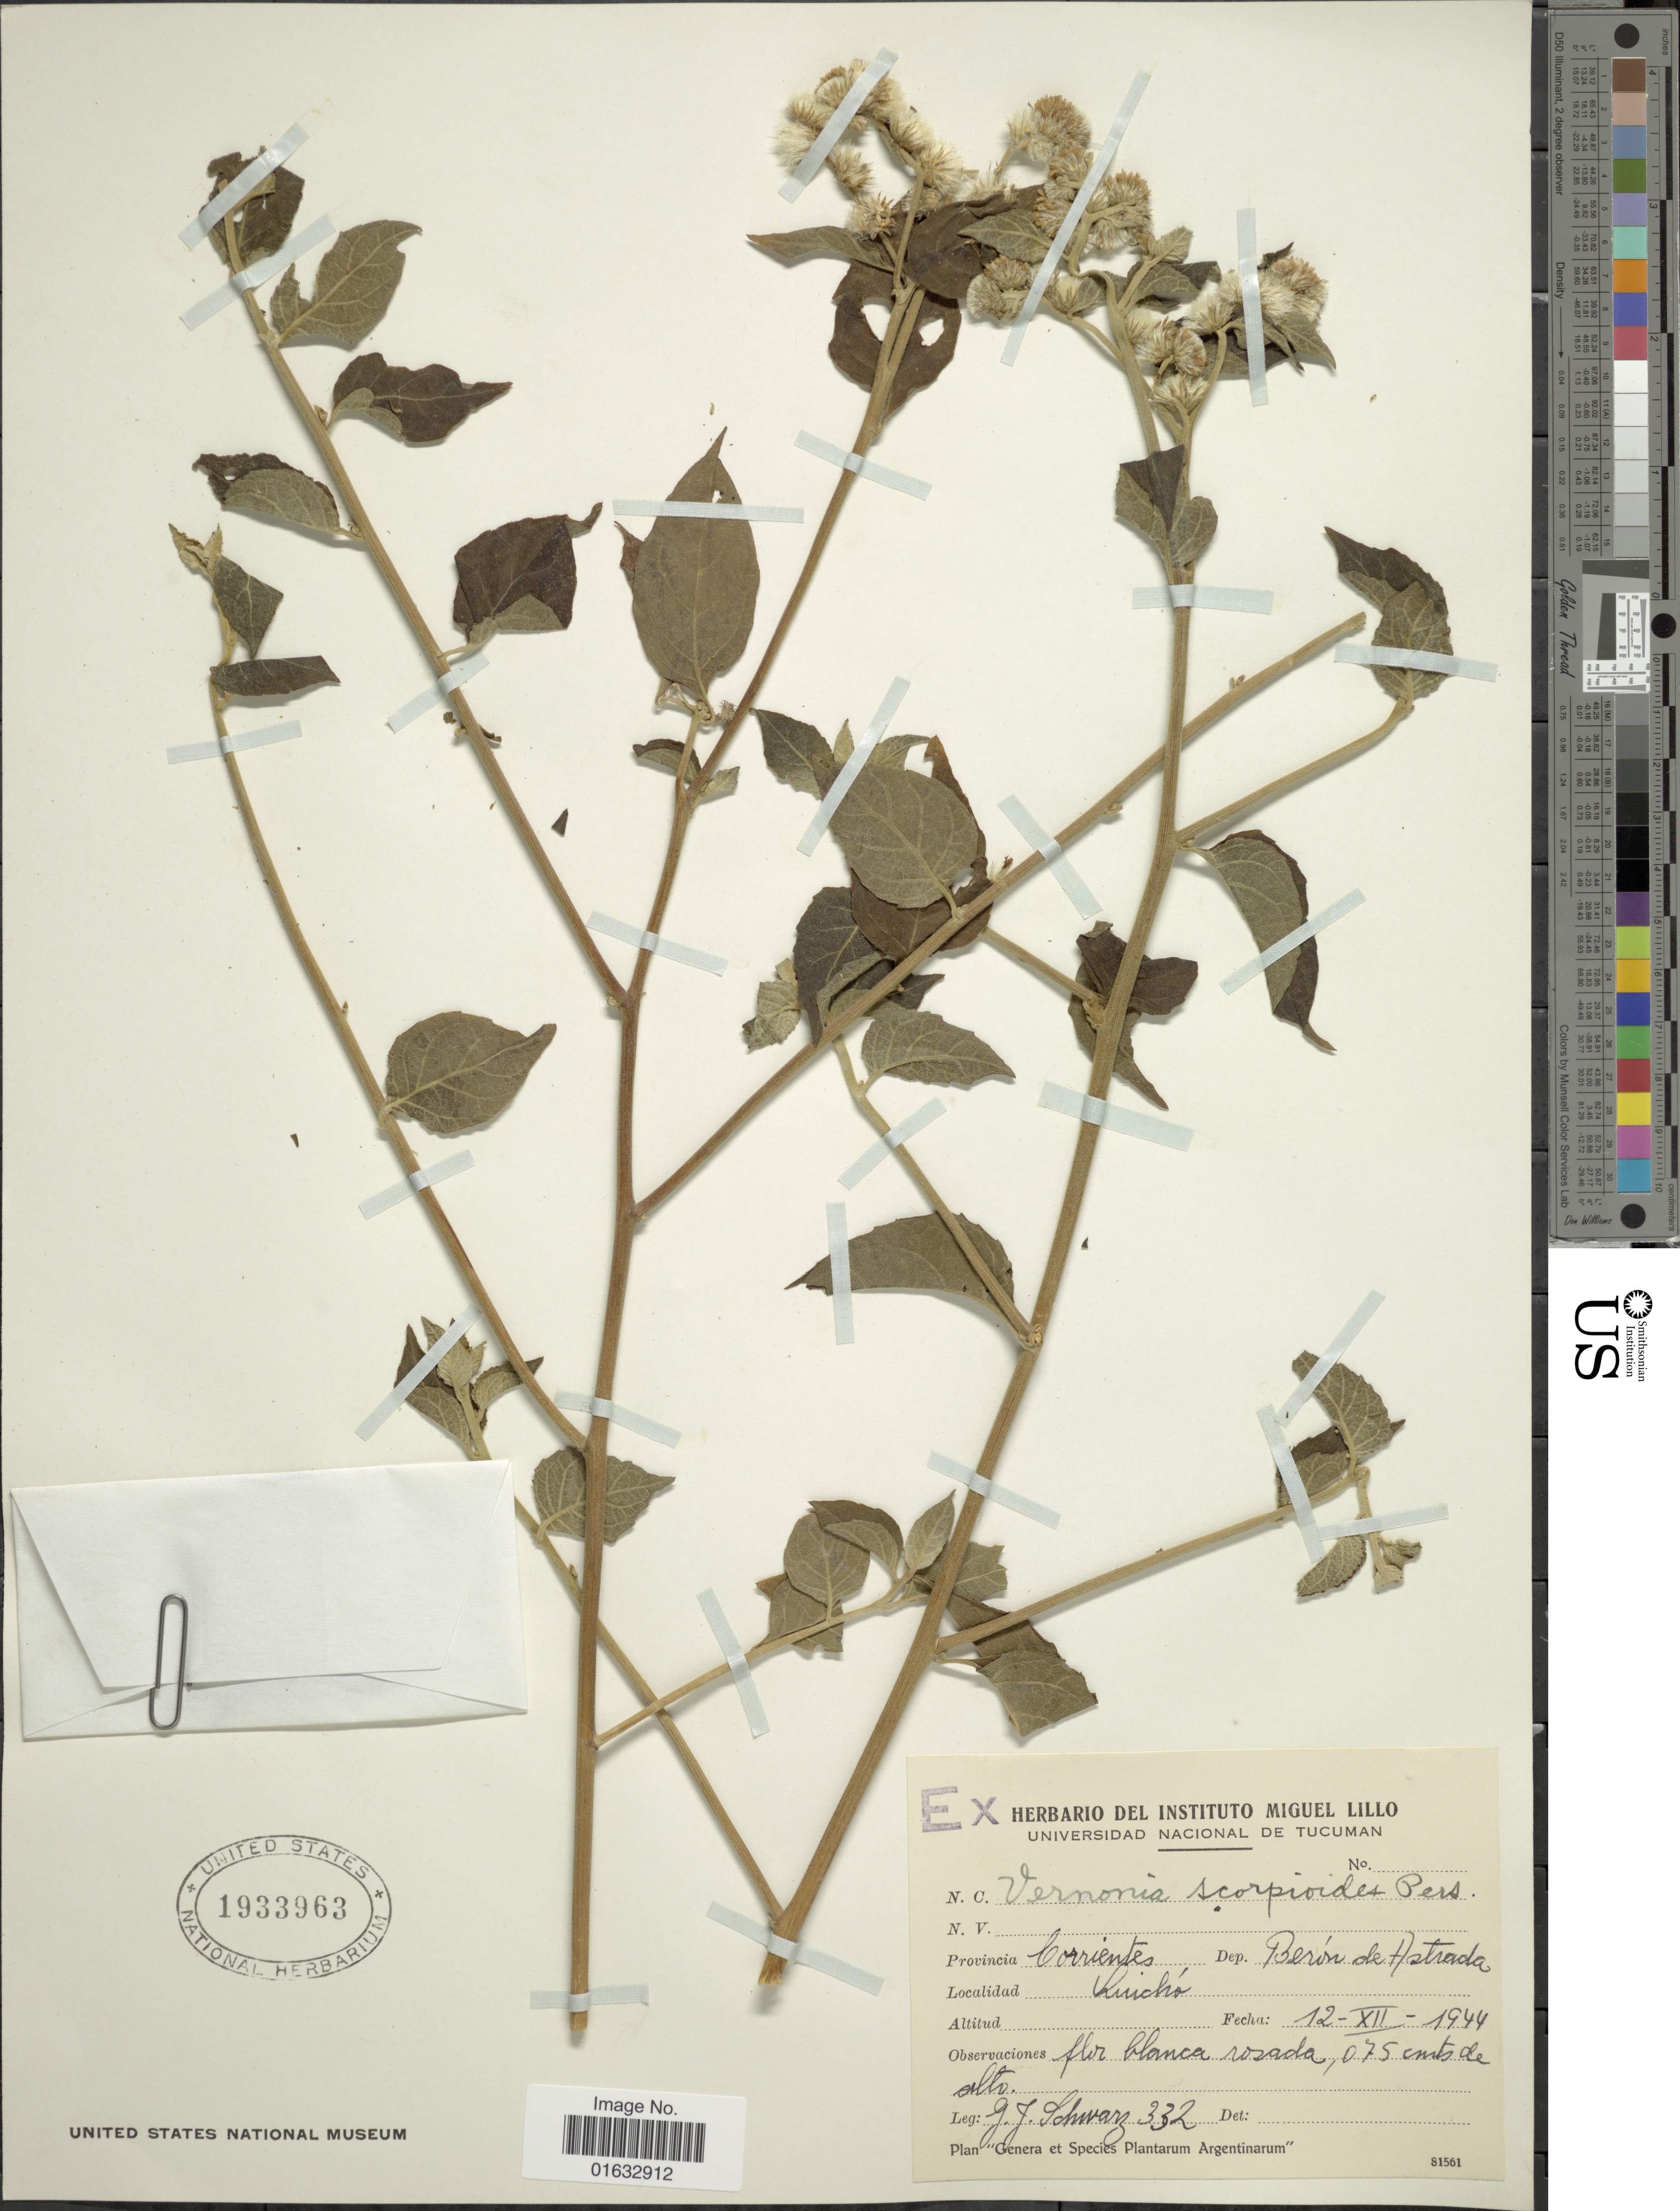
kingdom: Plantae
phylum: Tracheophyta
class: Magnoliopsida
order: Asterales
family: Asteraceae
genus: Cyrtocymura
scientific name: Cyrtocymura scorpioides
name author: (Lam.) H. Rob.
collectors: G. J. Schwarz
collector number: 332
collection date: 1944-12-12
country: Argentina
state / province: Corrientes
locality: Dep. Beron de Astrada, Quicho.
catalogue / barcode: US 1933963